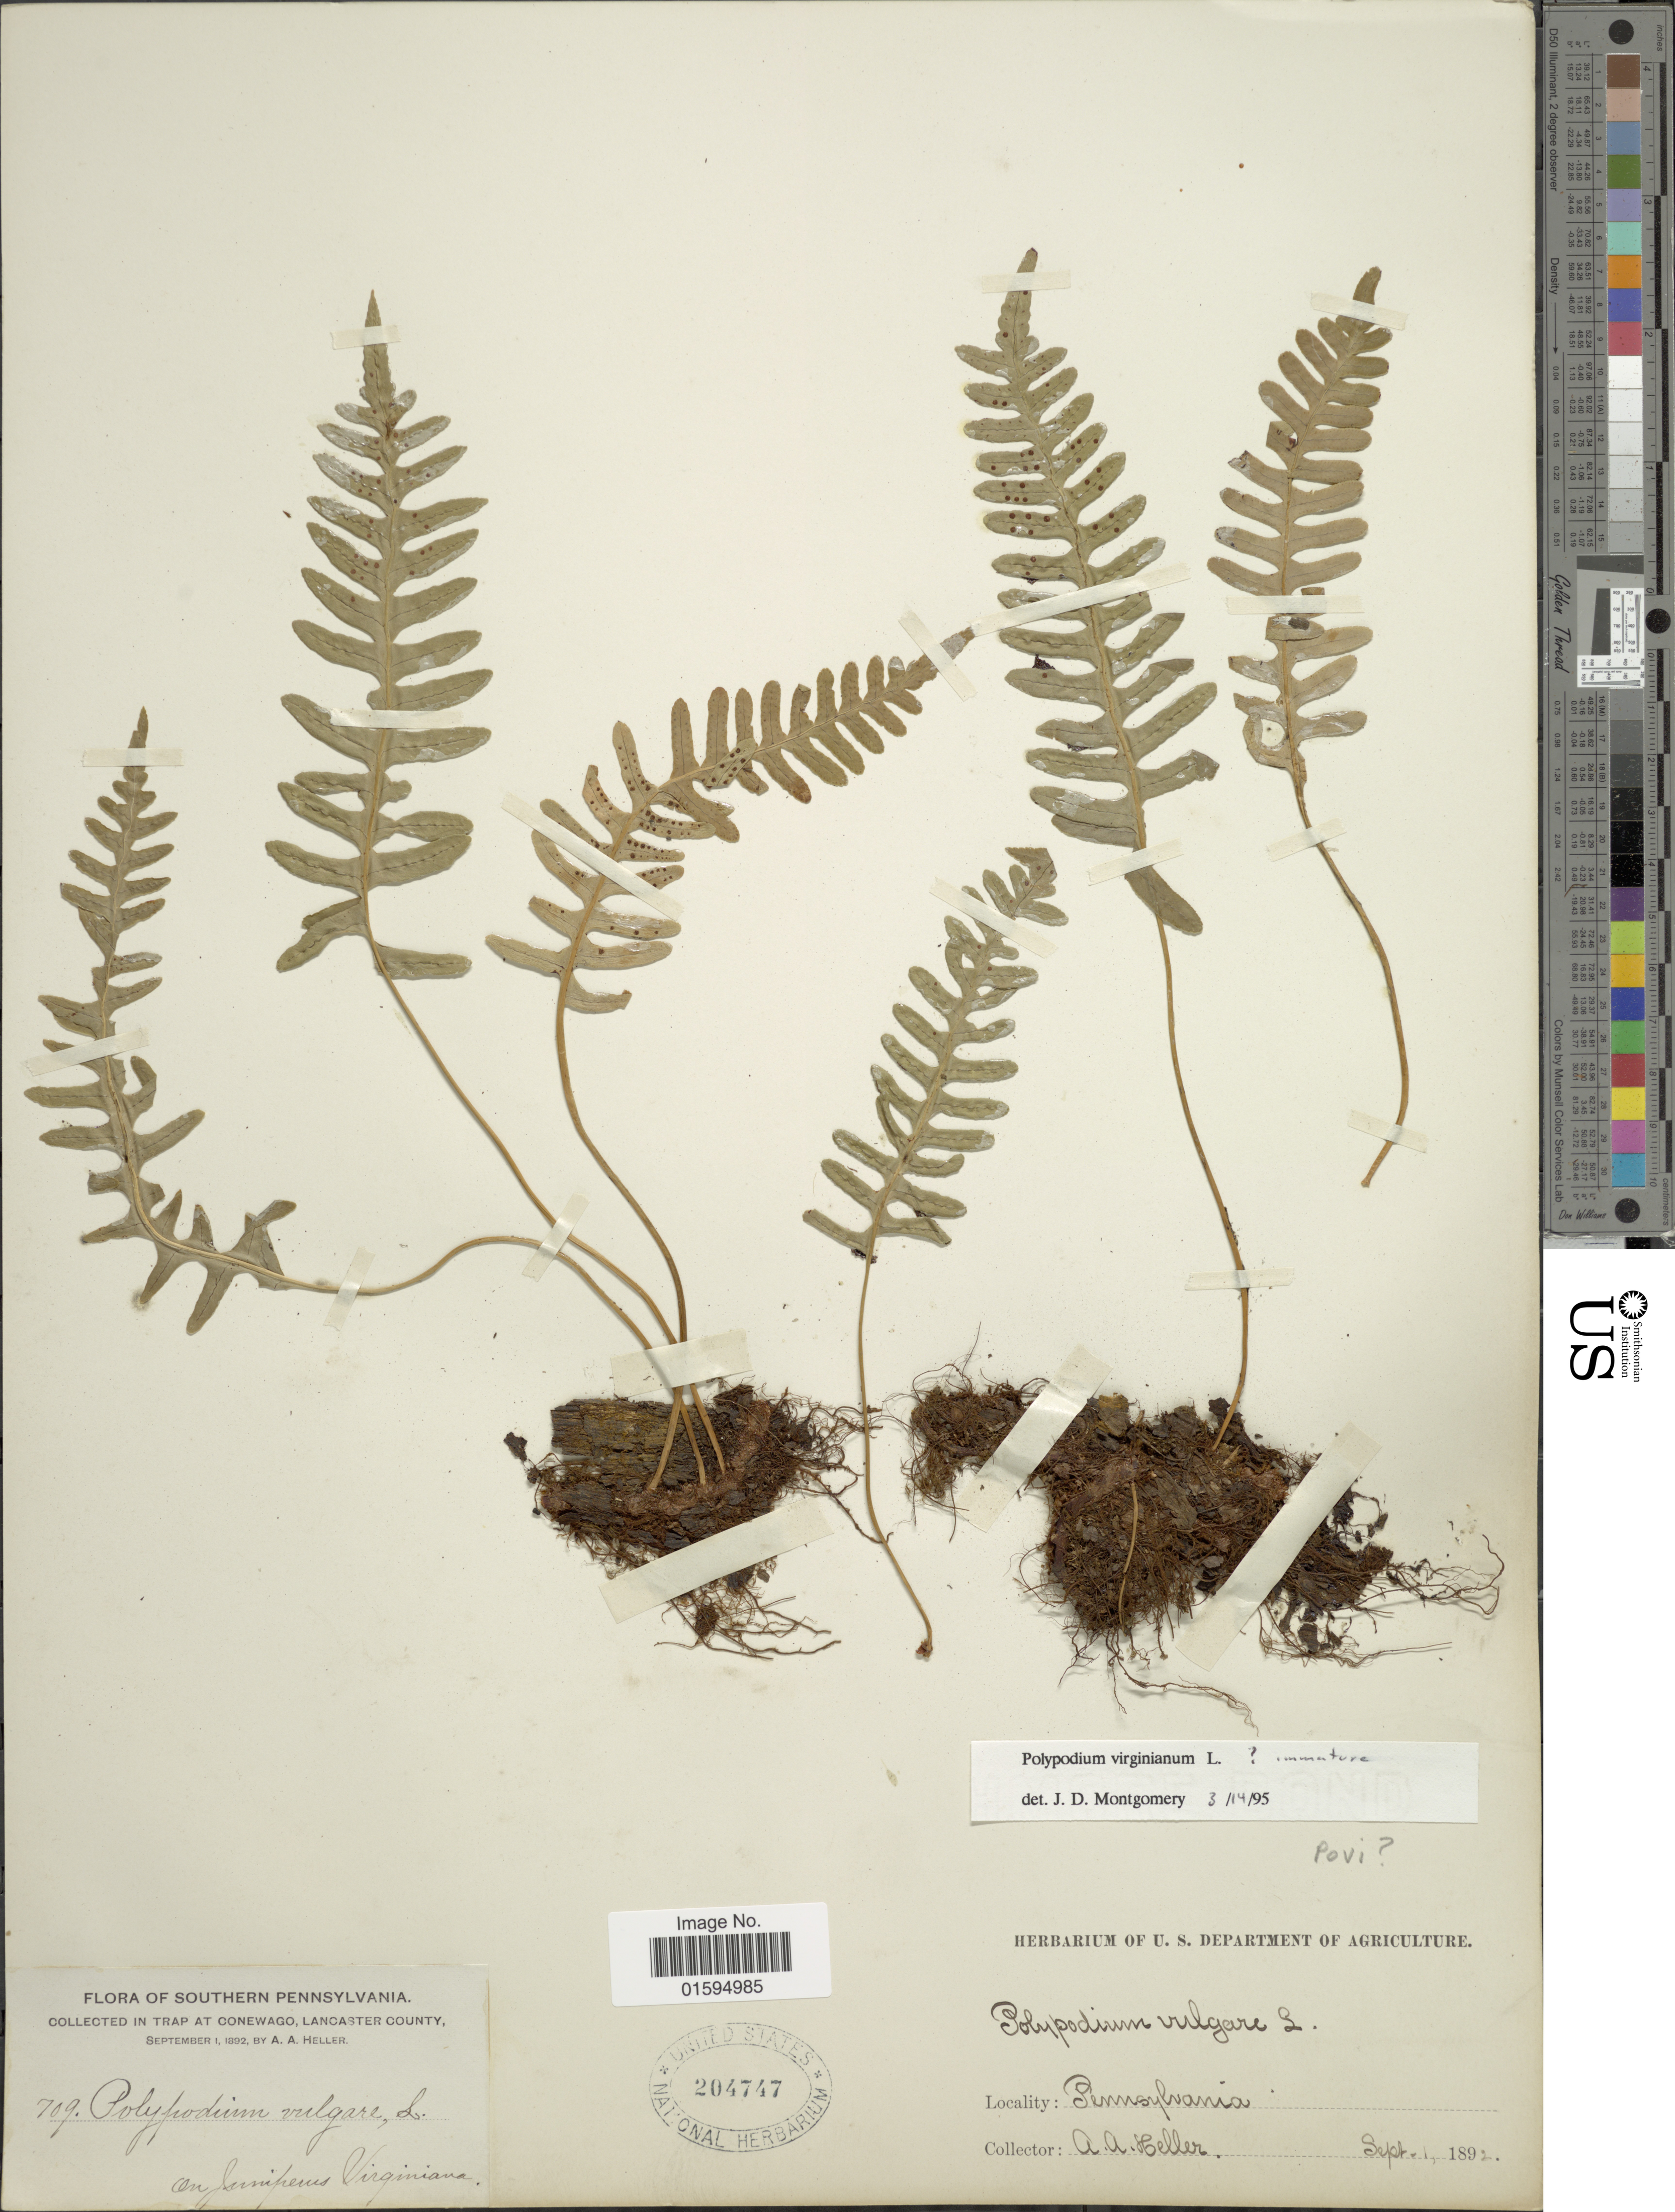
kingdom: Plantae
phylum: Tracheophyta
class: Polypodiopsida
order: Polypodiales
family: Polypodiaceae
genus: Polypodium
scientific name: Polypodium virginianum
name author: L.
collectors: A. A. Heller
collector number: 709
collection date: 1892-09-01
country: United States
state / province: Pennsylvania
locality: Southern Pennstylvanniam in trap at Conewago, Lancaster County, on Junifreus Virginiana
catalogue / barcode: US 204747